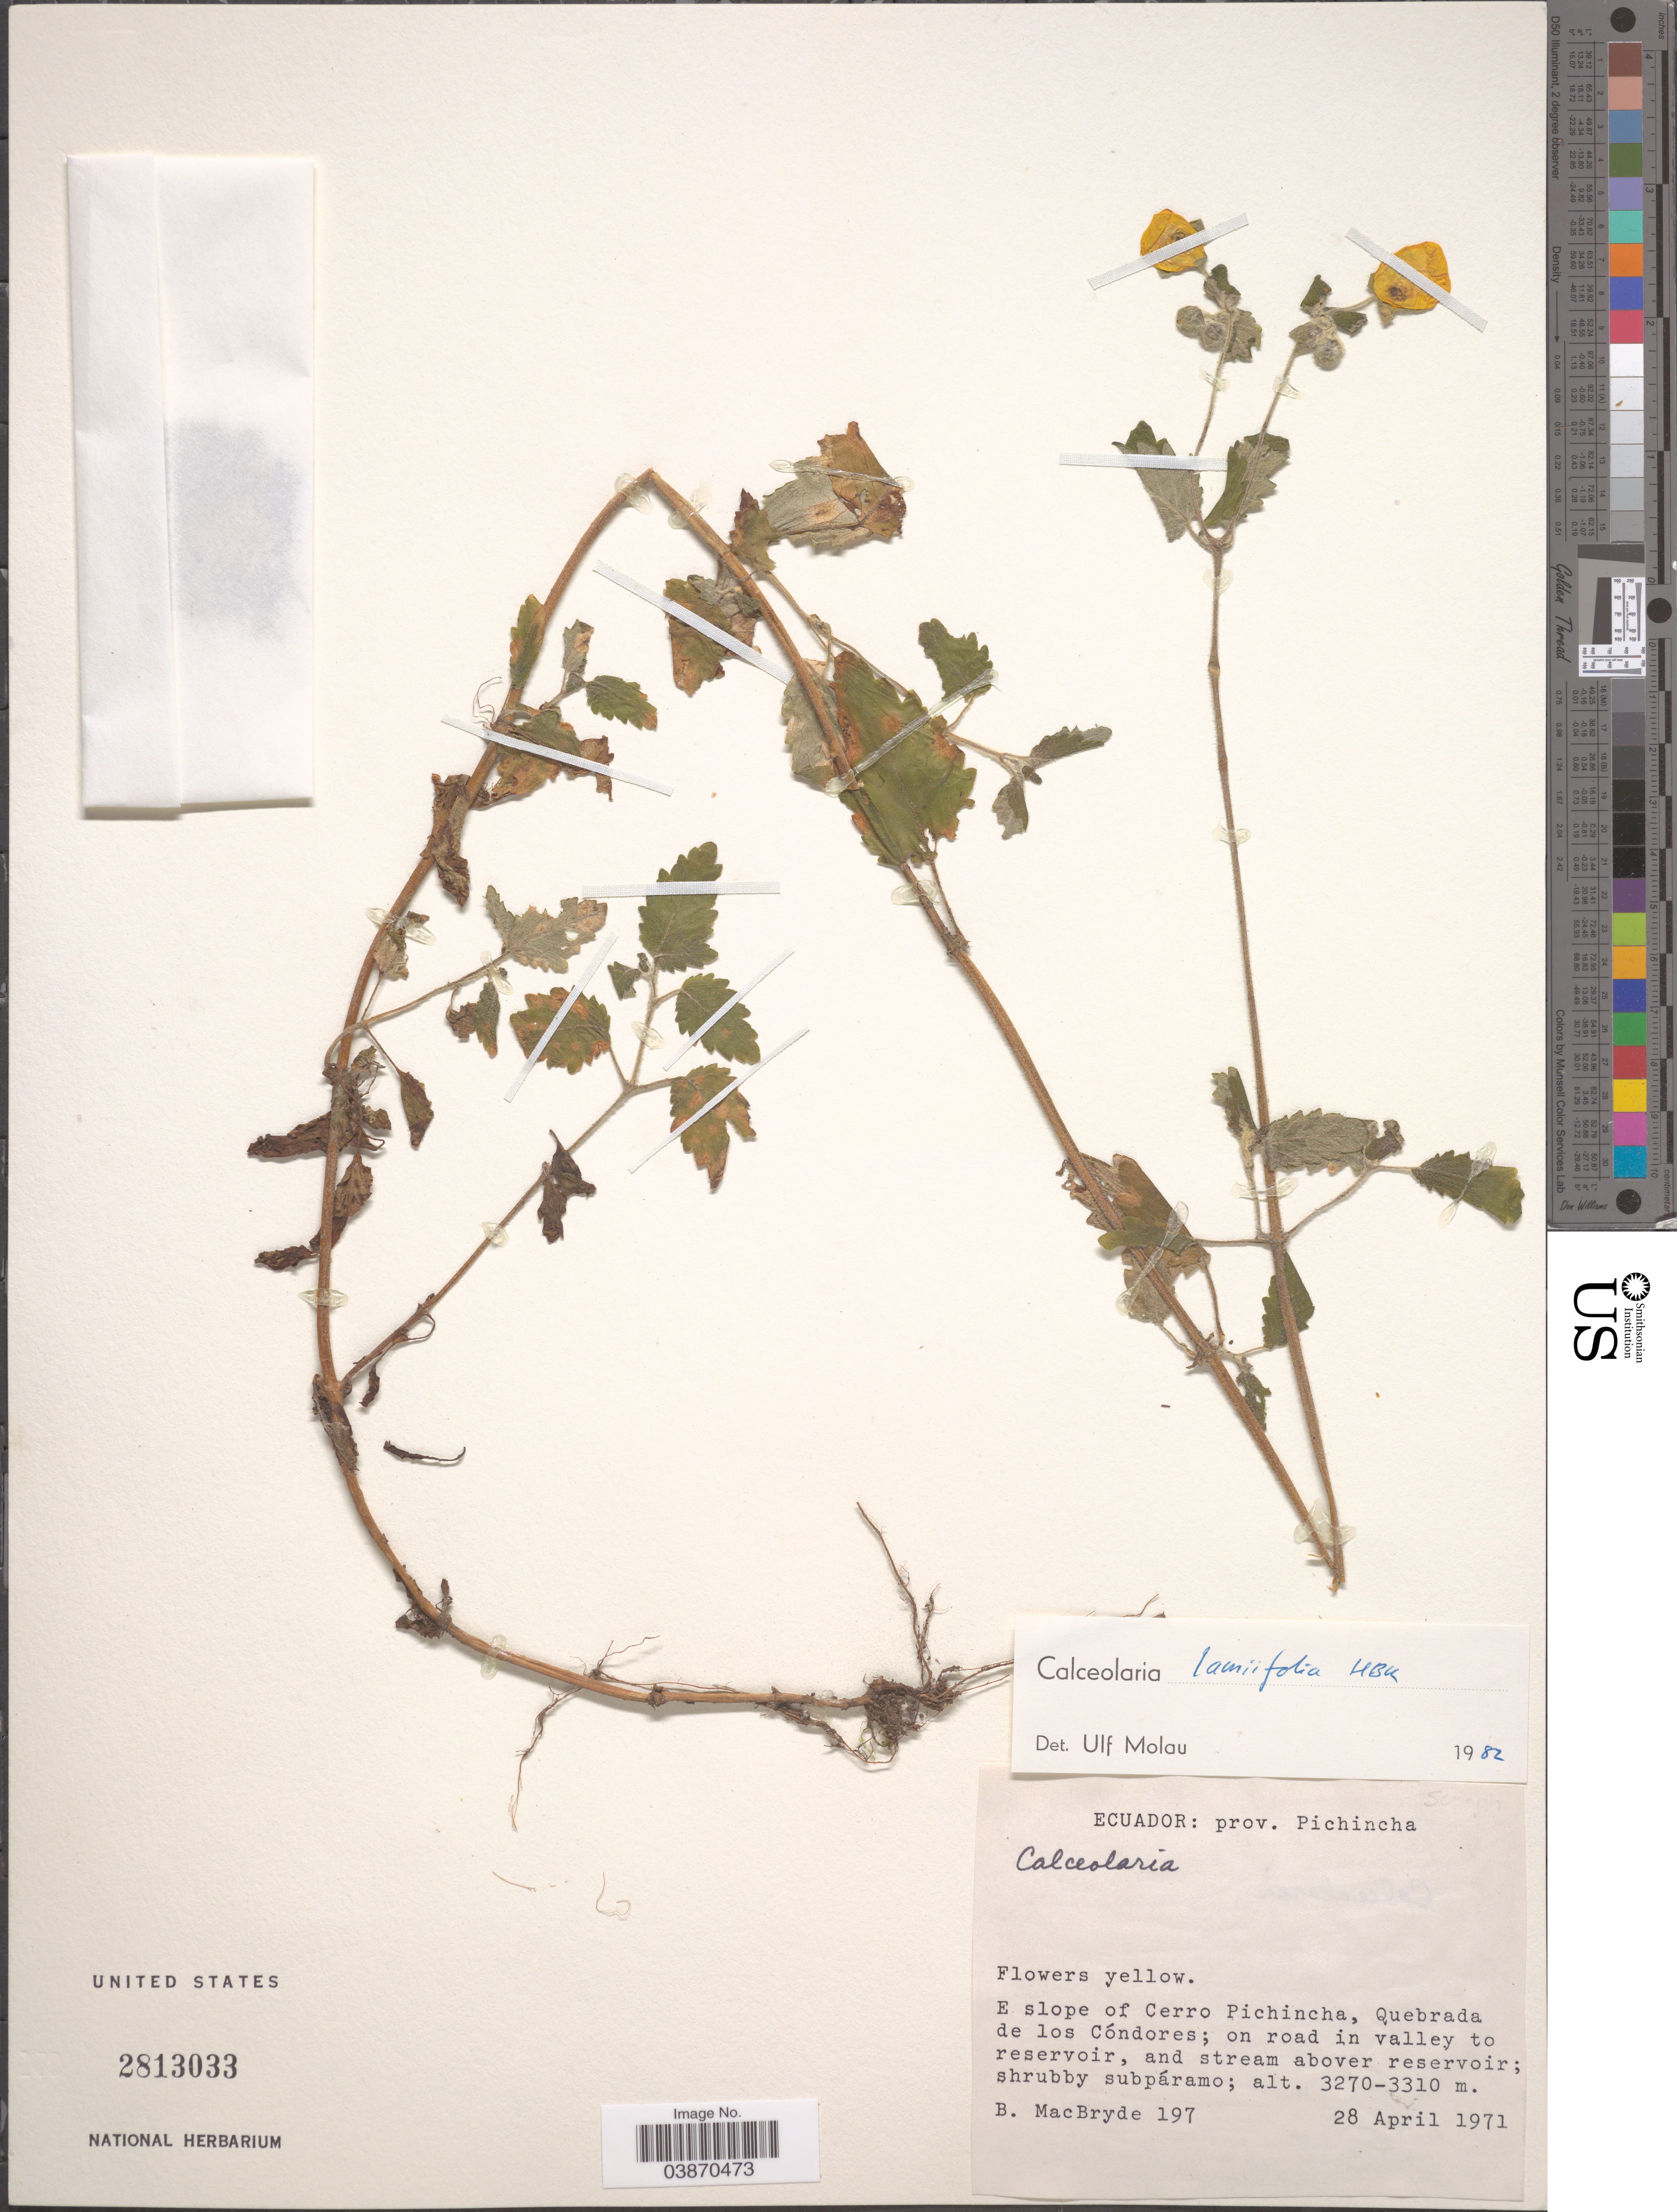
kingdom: Plantae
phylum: Tracheophyta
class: Magnoliopsida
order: Lamiales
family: Calceolariaceae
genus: Calceolaria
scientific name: Calceolaria lamiifolia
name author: Kunth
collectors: B. MacBryde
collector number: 197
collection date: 1971-04-28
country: Ecuador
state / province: Pichincha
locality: E slope of Cerro Pichincha, Quebrada de los Cóndores; on road in valley to reservoir.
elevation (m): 3270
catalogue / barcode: US 2813033